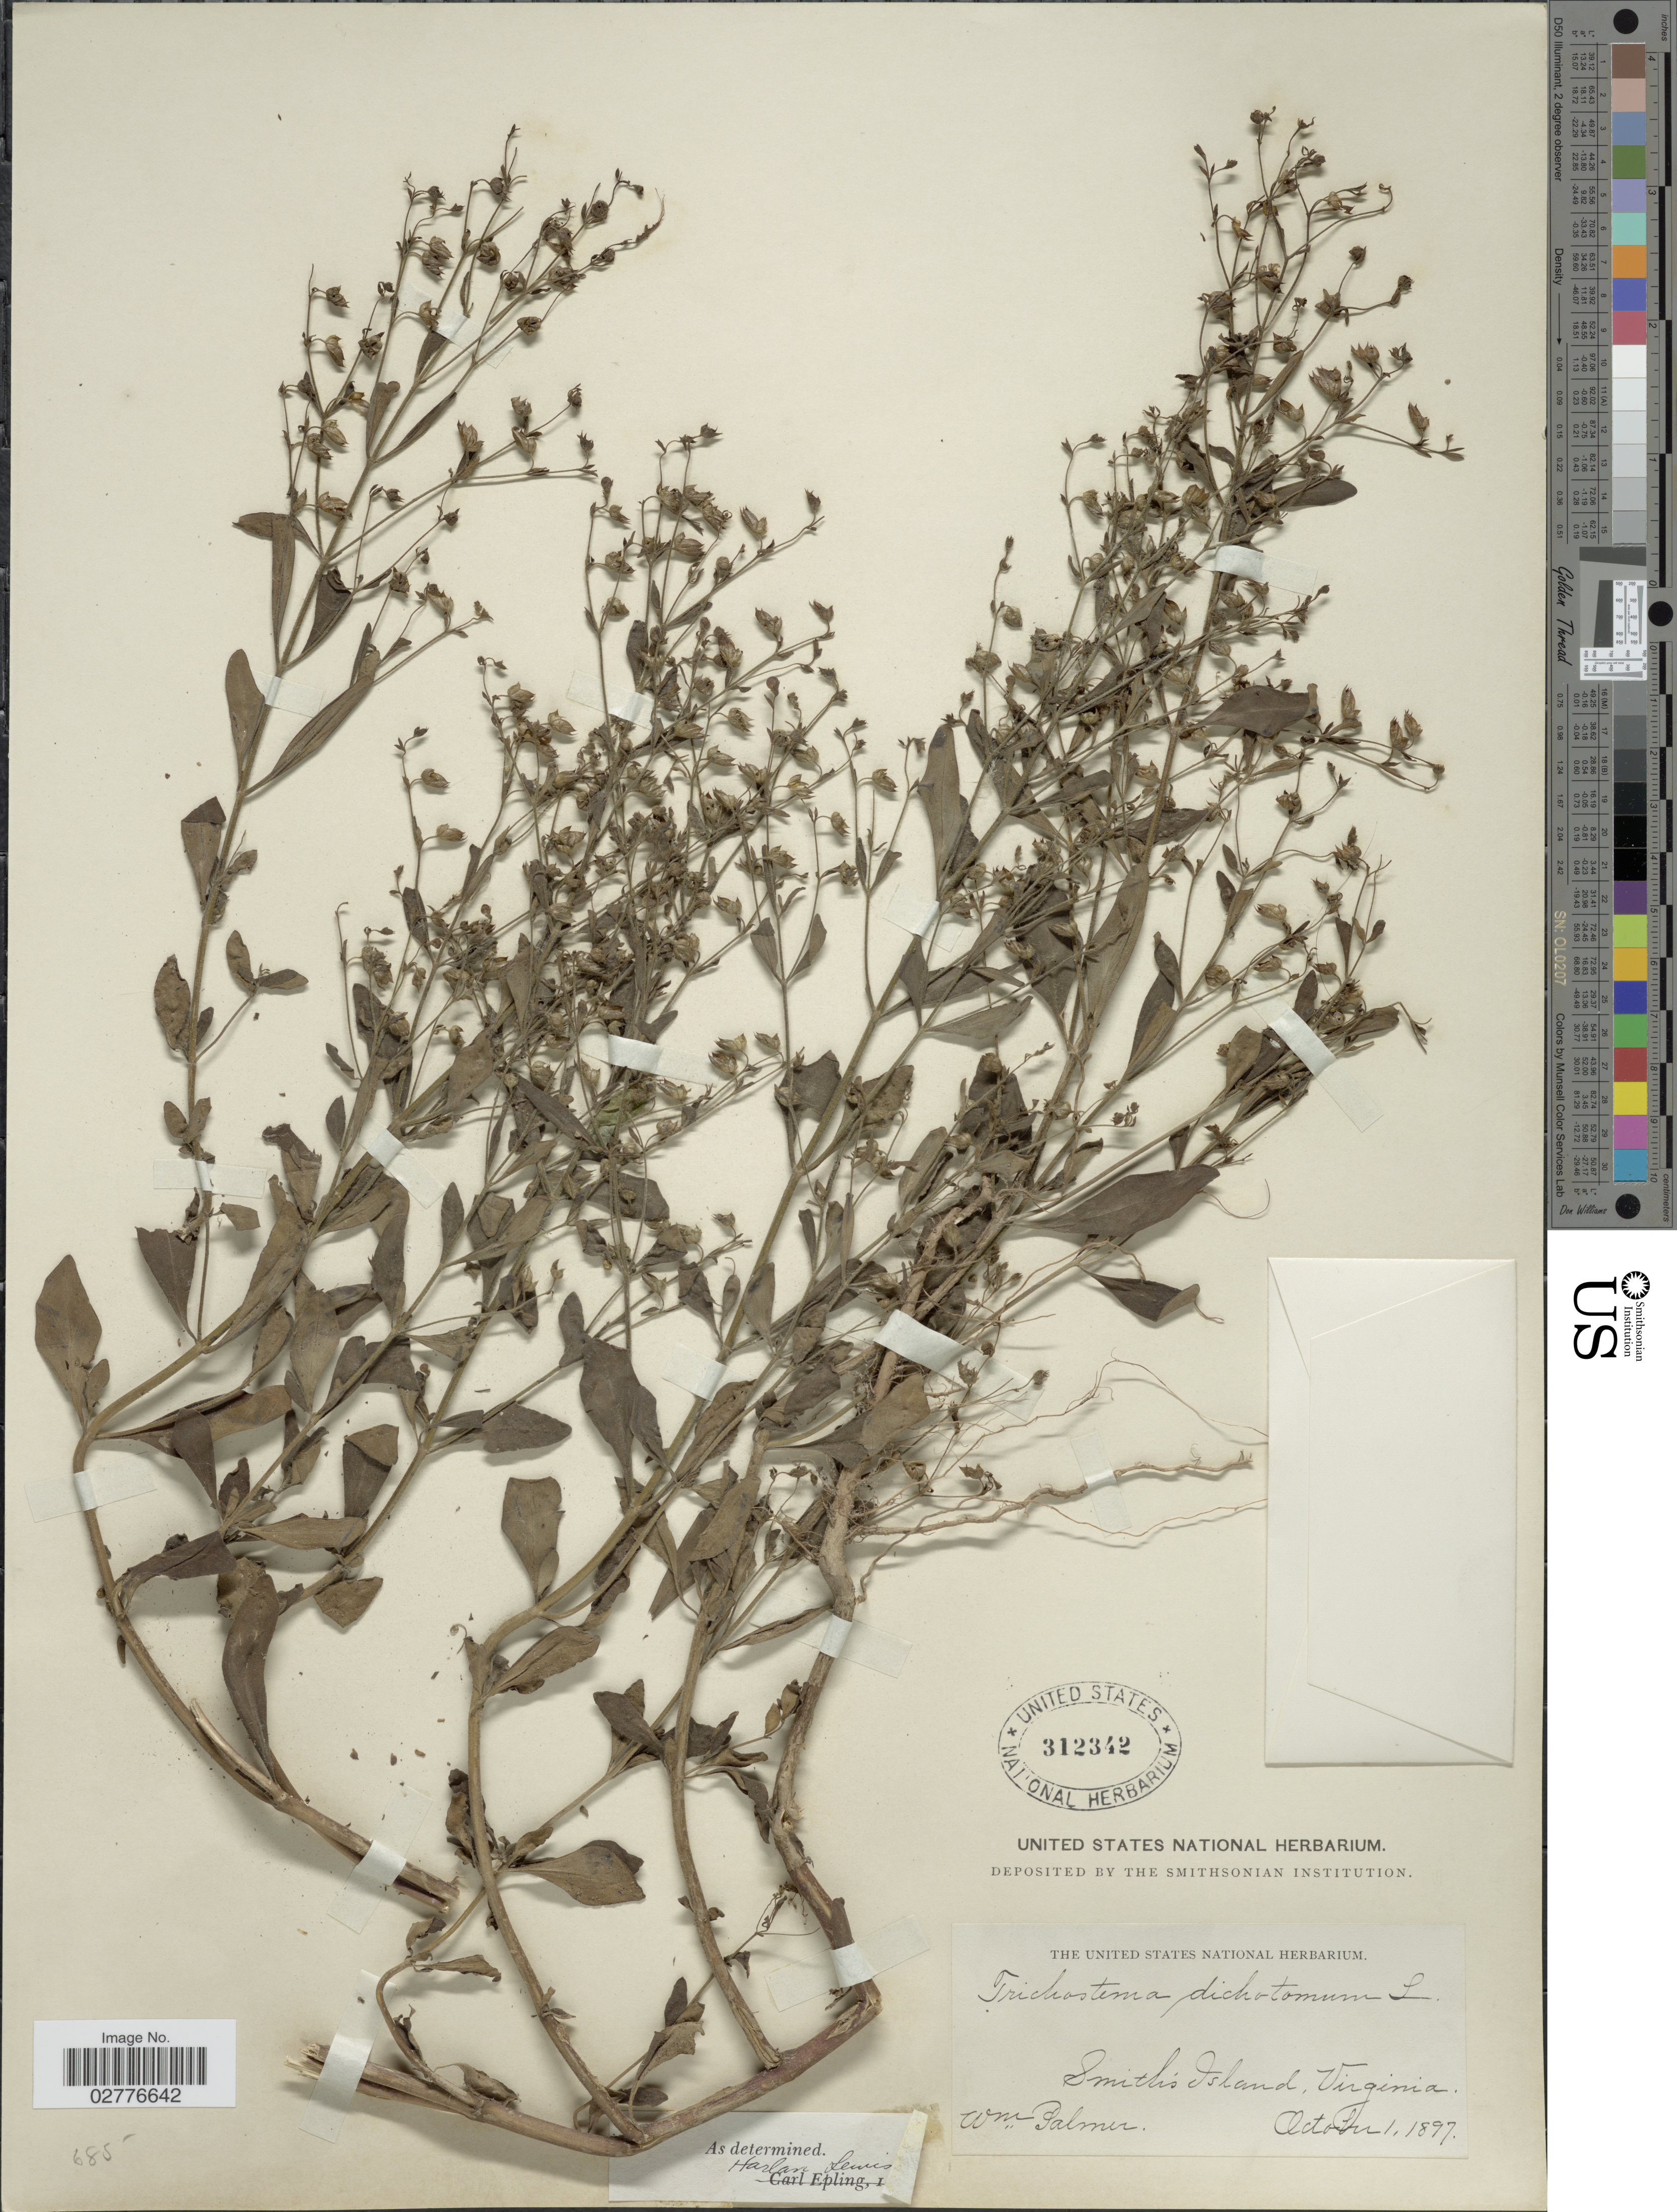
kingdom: Plantae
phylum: Tracheophyta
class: Magnoliopsida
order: Lamiales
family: Lamiaceae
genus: Trichostema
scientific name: Trichostema dichotomum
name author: L.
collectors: W. Palmer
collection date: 1897-10-01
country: United States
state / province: Virginia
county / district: Northampton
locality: Smith's Island.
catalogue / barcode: US 312342